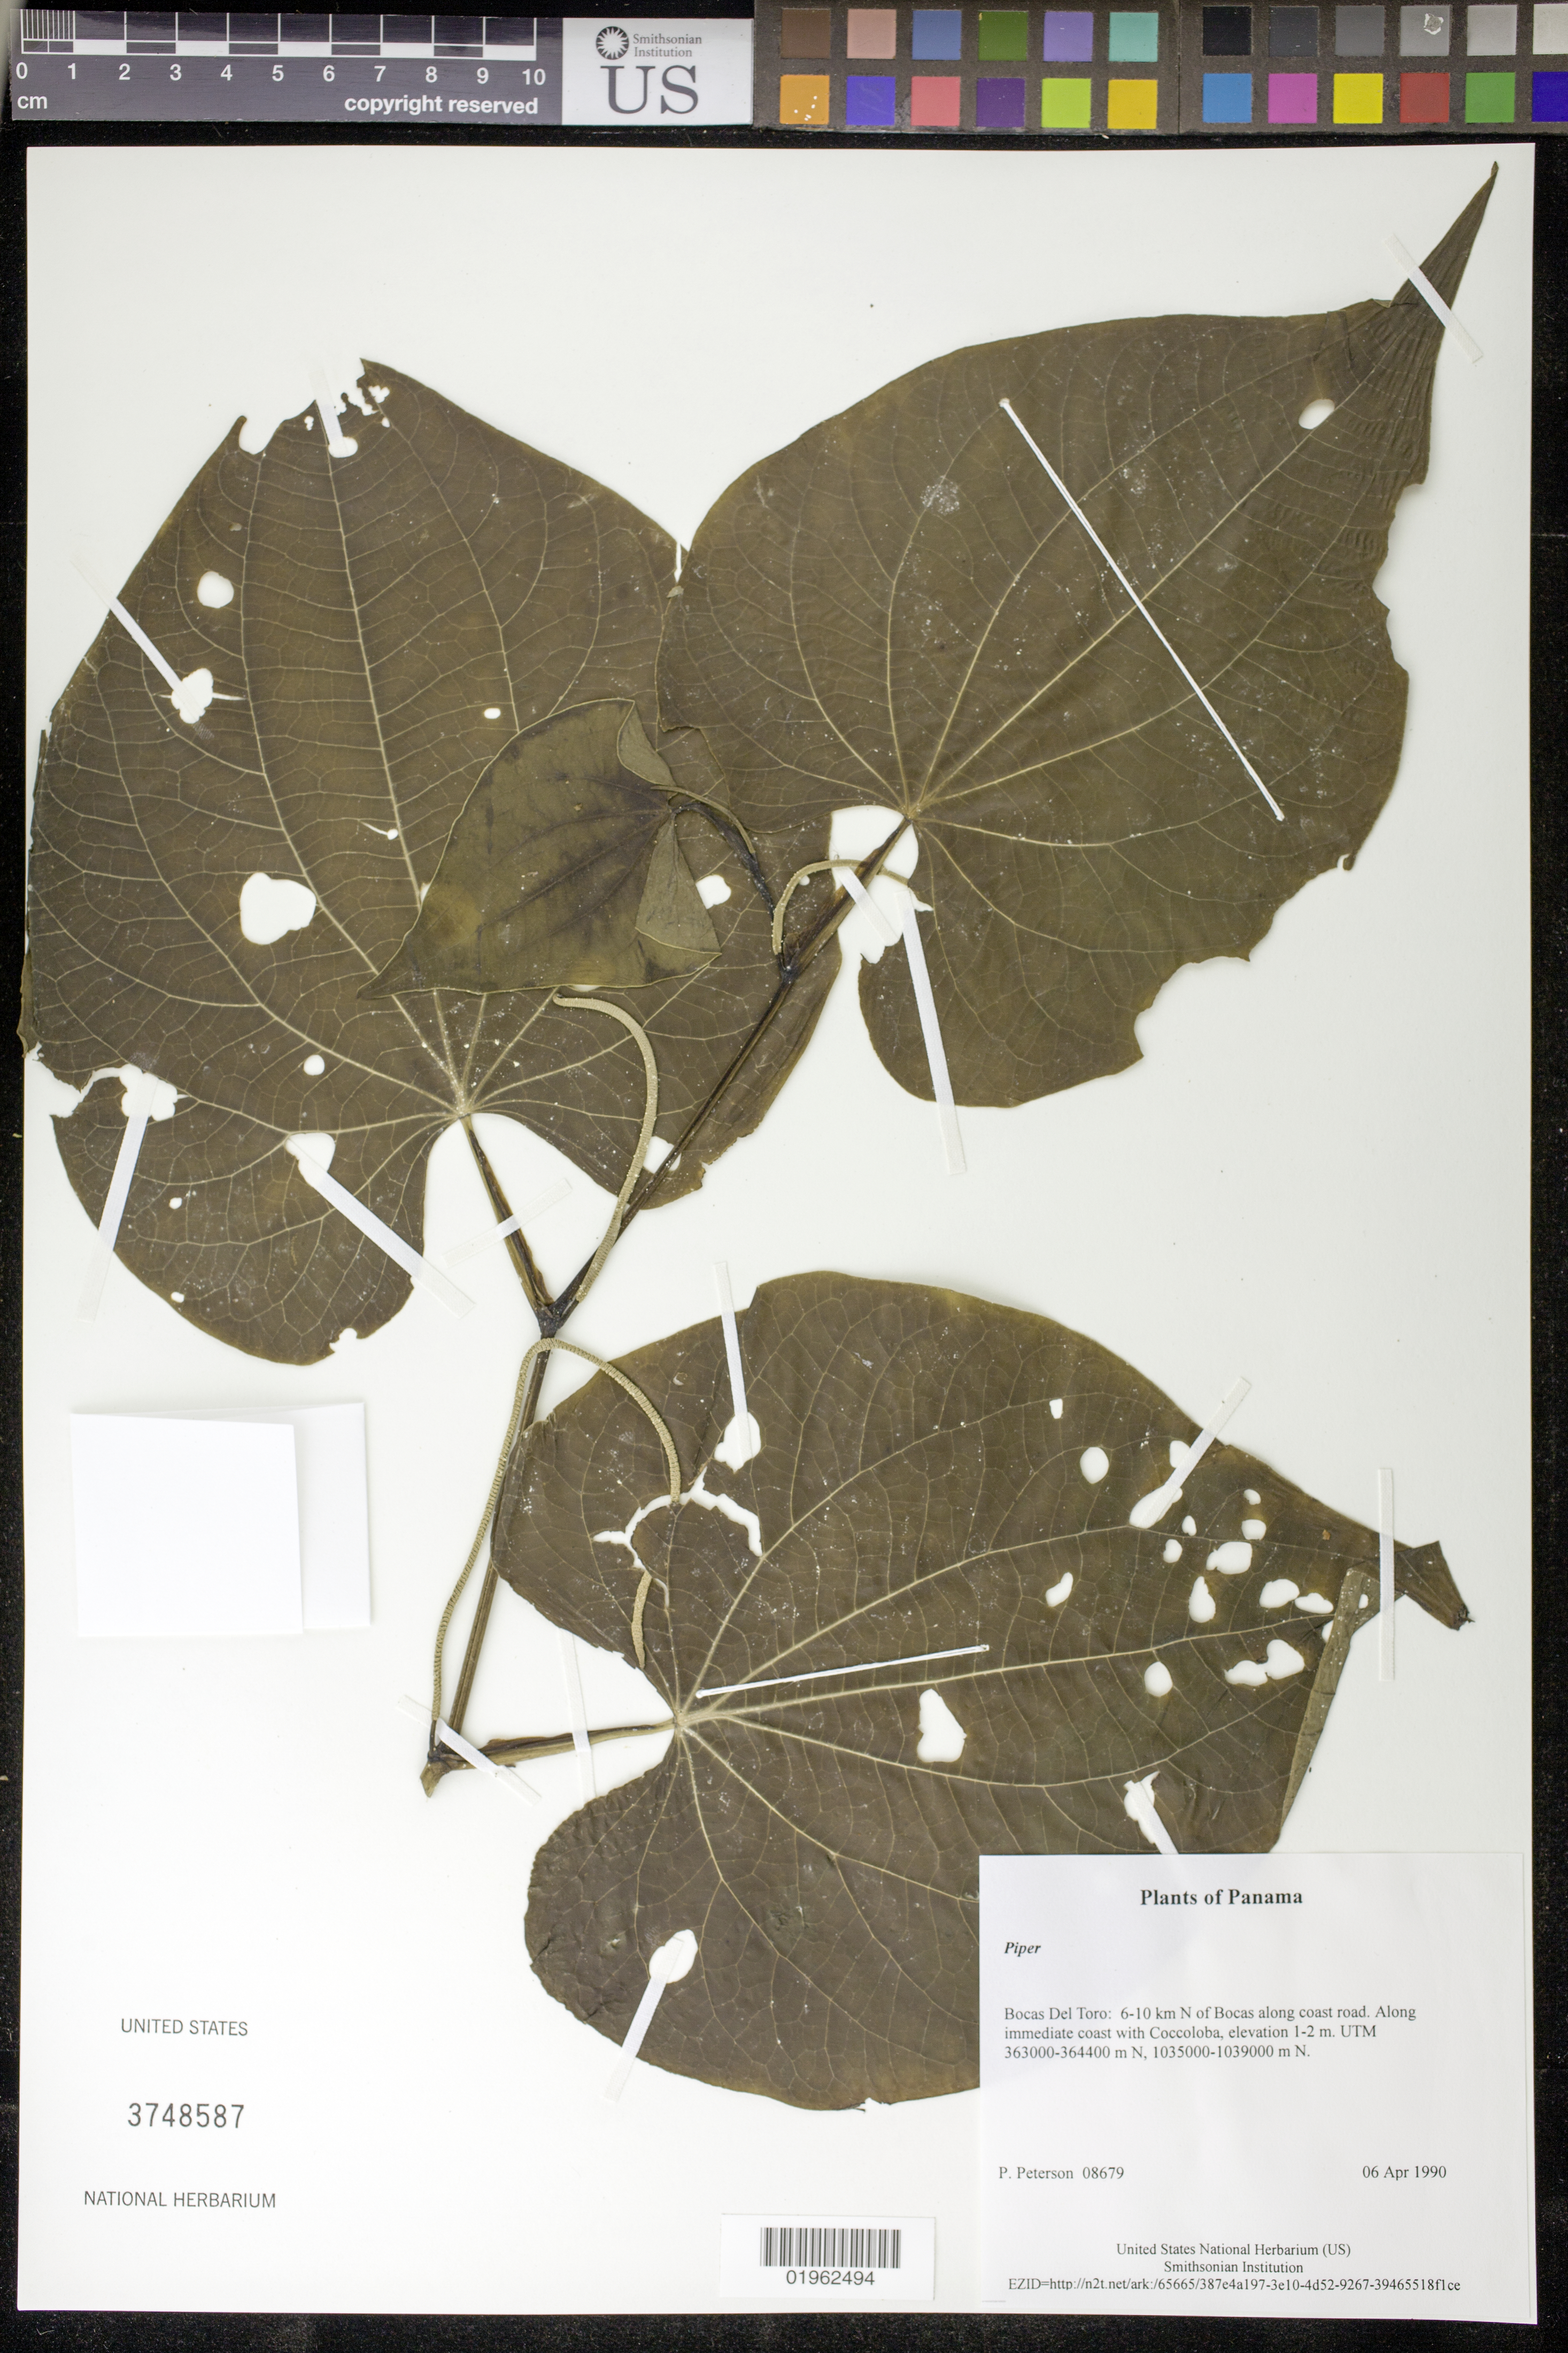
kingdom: Plantae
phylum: Tracheophyta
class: Magnoliopsida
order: Piperales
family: Piperaceae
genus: Piper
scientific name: Piper sp.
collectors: P. M. Peterson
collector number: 08679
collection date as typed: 06 Apr 1990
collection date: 1990-04-06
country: Panama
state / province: Bocas del Toro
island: Colón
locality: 6-10 km N of Bocas along coast road.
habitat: Along immediate coast with Coccoloba, elevation 1-2 m. UTM 363000-364400 m N, 1035000-1039000 m N.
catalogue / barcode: US 3748587